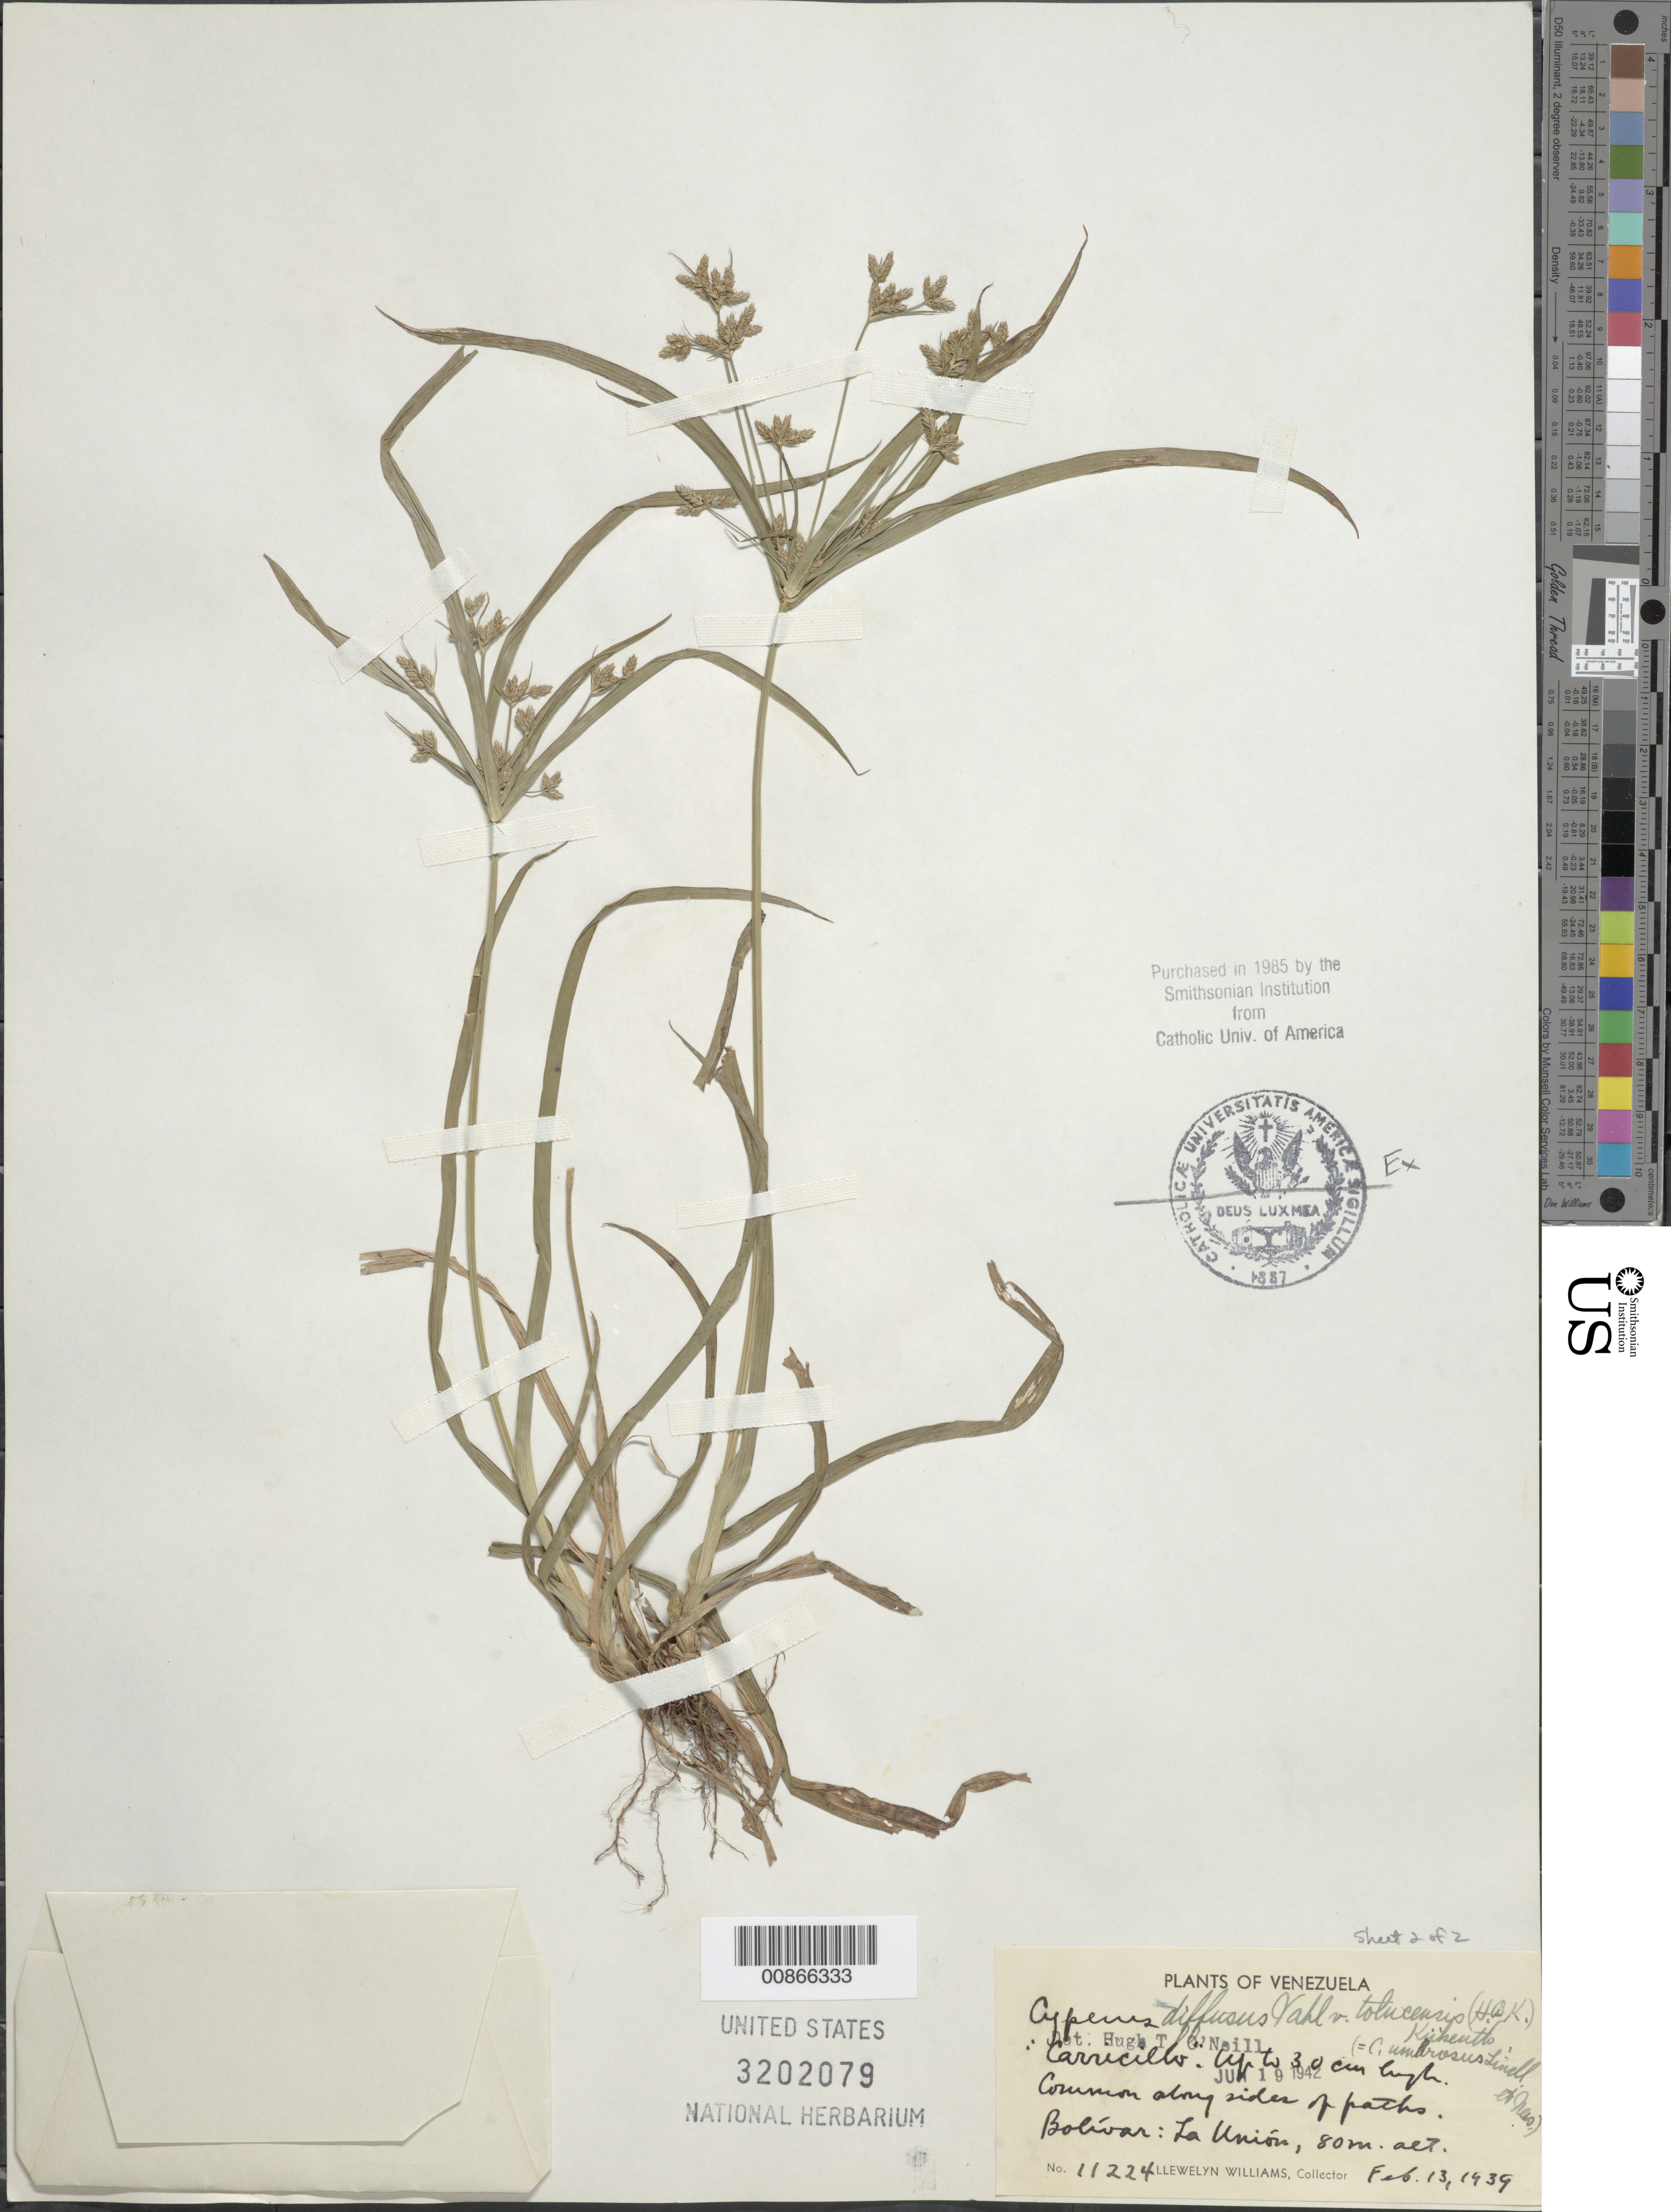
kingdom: Plantae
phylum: Tracheophyta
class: Liliopsida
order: Poales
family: Cyperaceae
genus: Cyperus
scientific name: Cyperus laxus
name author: Lam.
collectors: Ll. Williams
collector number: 11224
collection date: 1939-02-13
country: Venezuela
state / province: Bolivar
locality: La Union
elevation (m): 80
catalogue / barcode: US 3202079